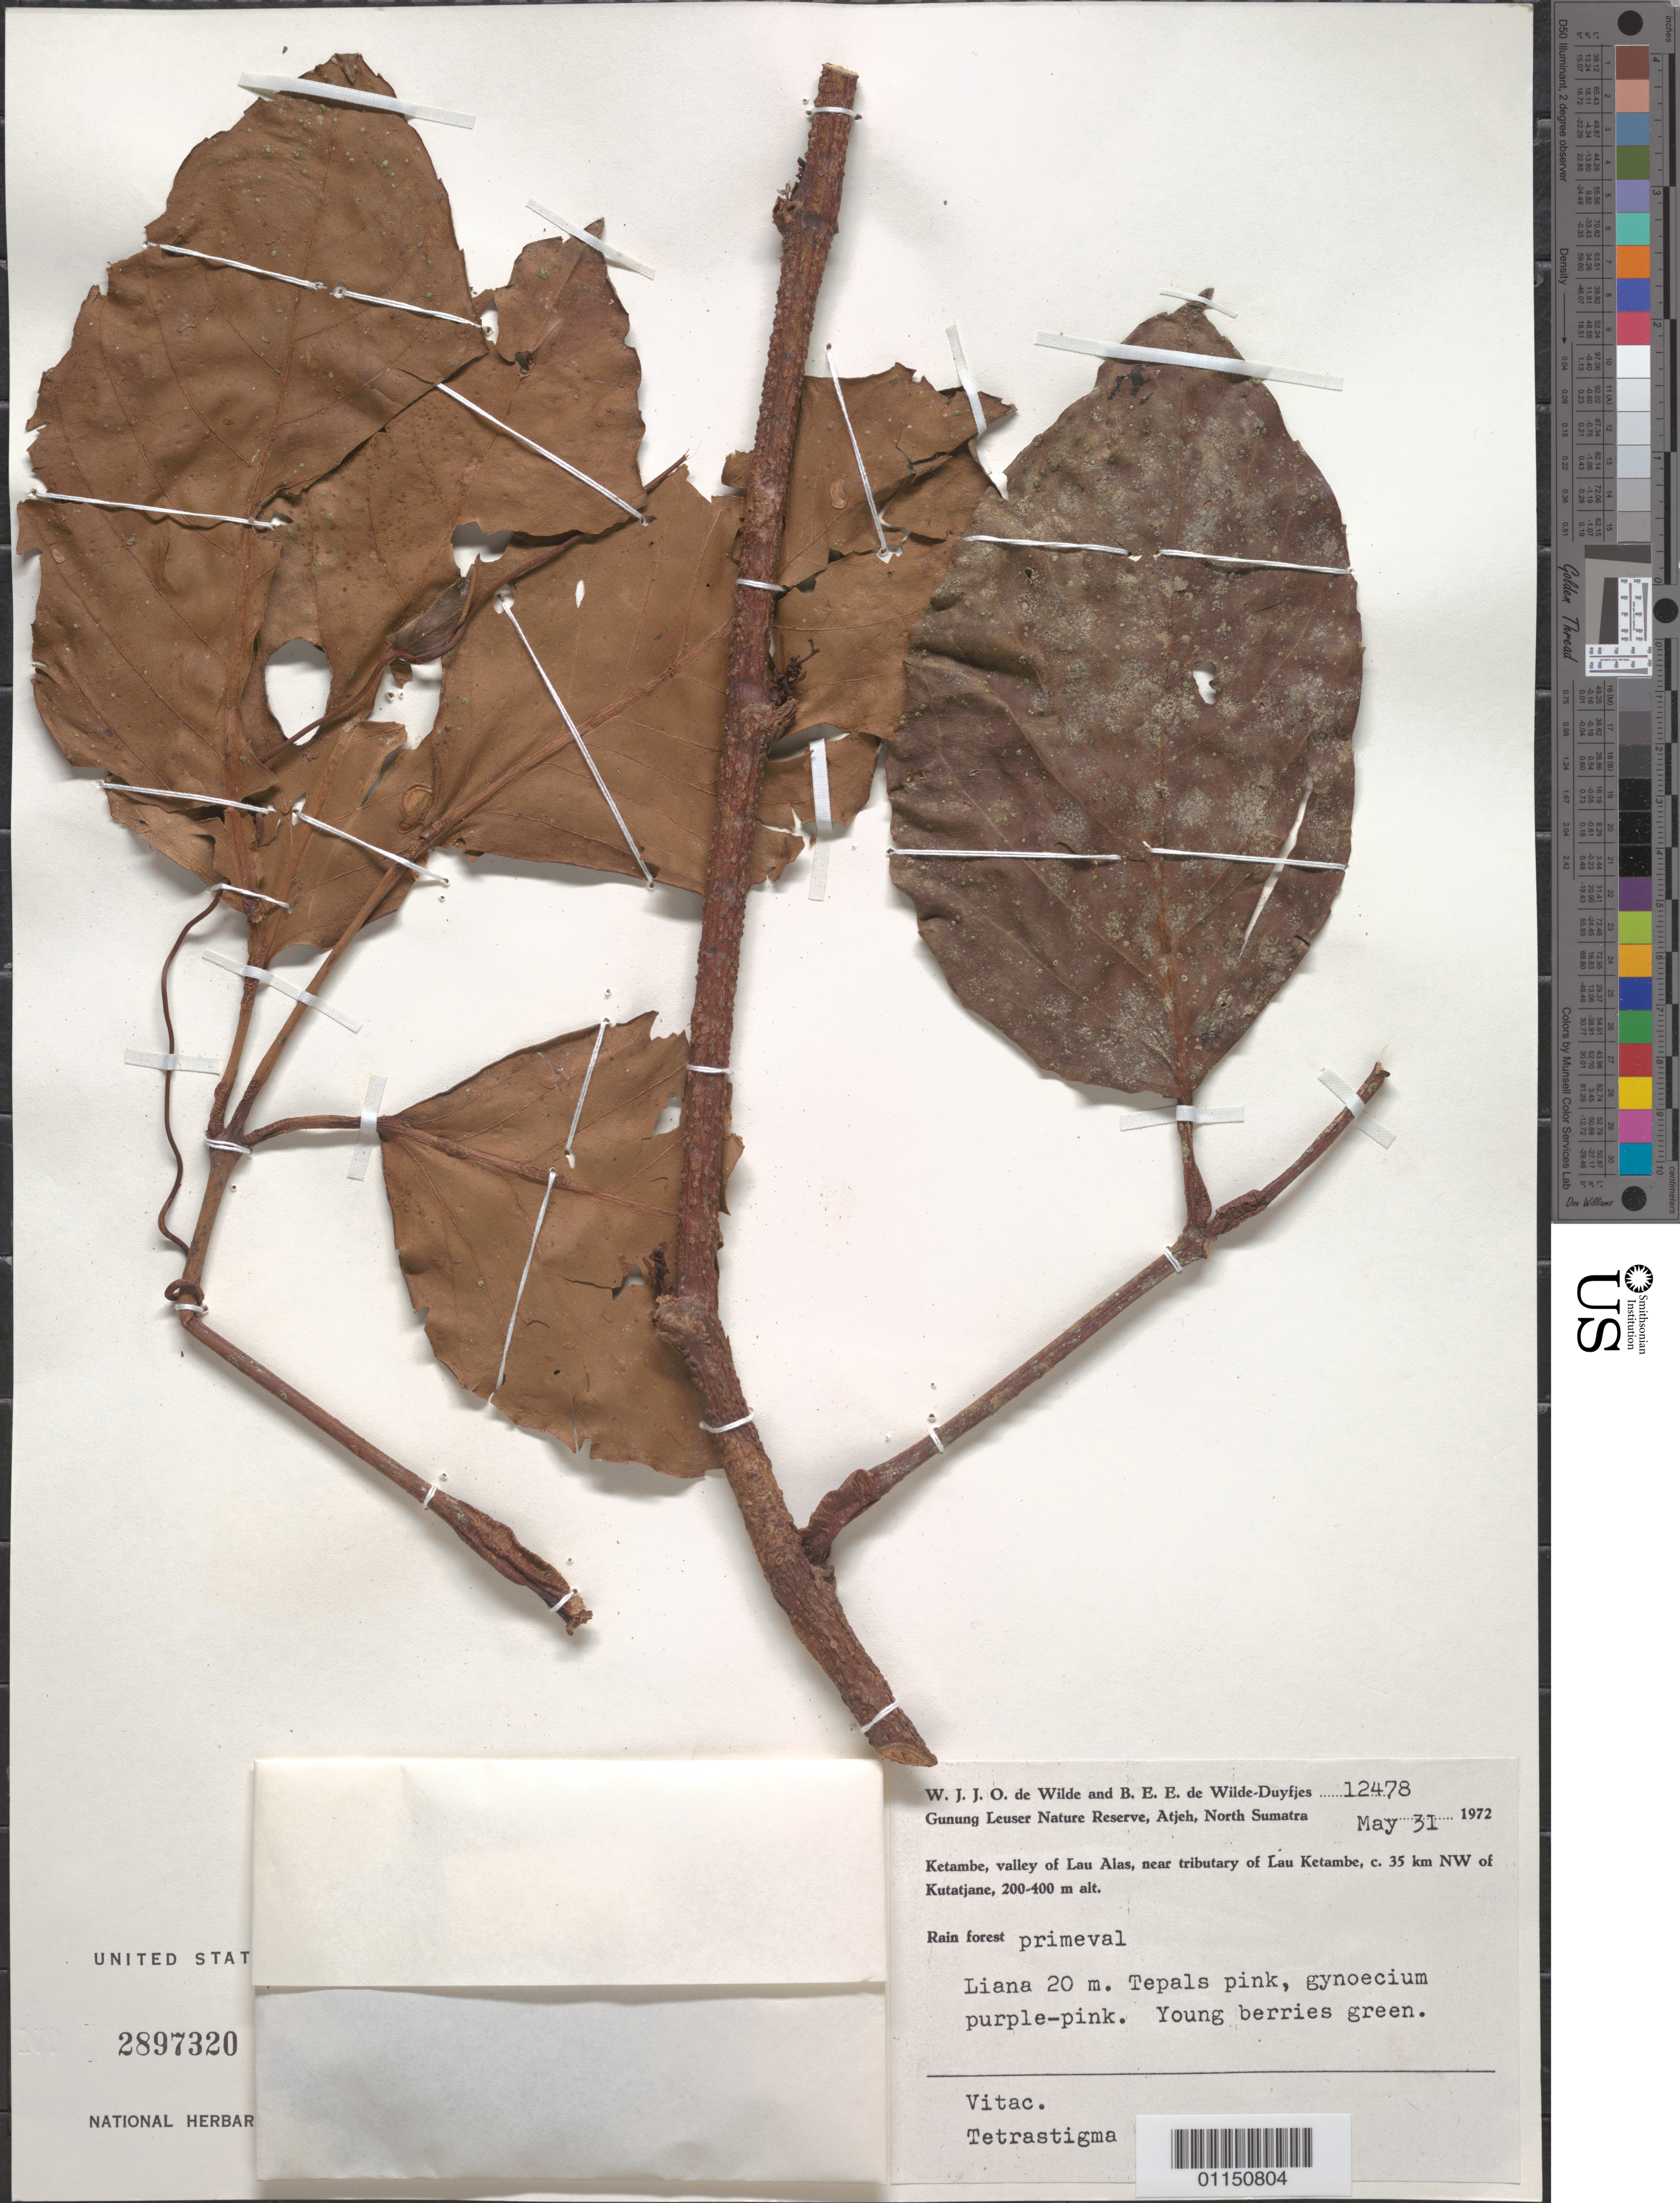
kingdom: Plantae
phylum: Tracheophyta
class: Magnoliopsida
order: Vitales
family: Vitaceae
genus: Tetrastigma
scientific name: Tetrastigma sp.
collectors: W. J. de Wilde & B. E. de Wilde-Duyfjes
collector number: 12478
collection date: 1972-05-31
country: Indonesia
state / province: Sumatra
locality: Gunung Leuser Nature Reserve, Atjeh. Ketambe; valley of Lau Alas, near tributary of Lau Ketambe, c. 35 km NW of Kutatjane.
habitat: Liana. Rain forest.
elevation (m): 200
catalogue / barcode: US 2897320